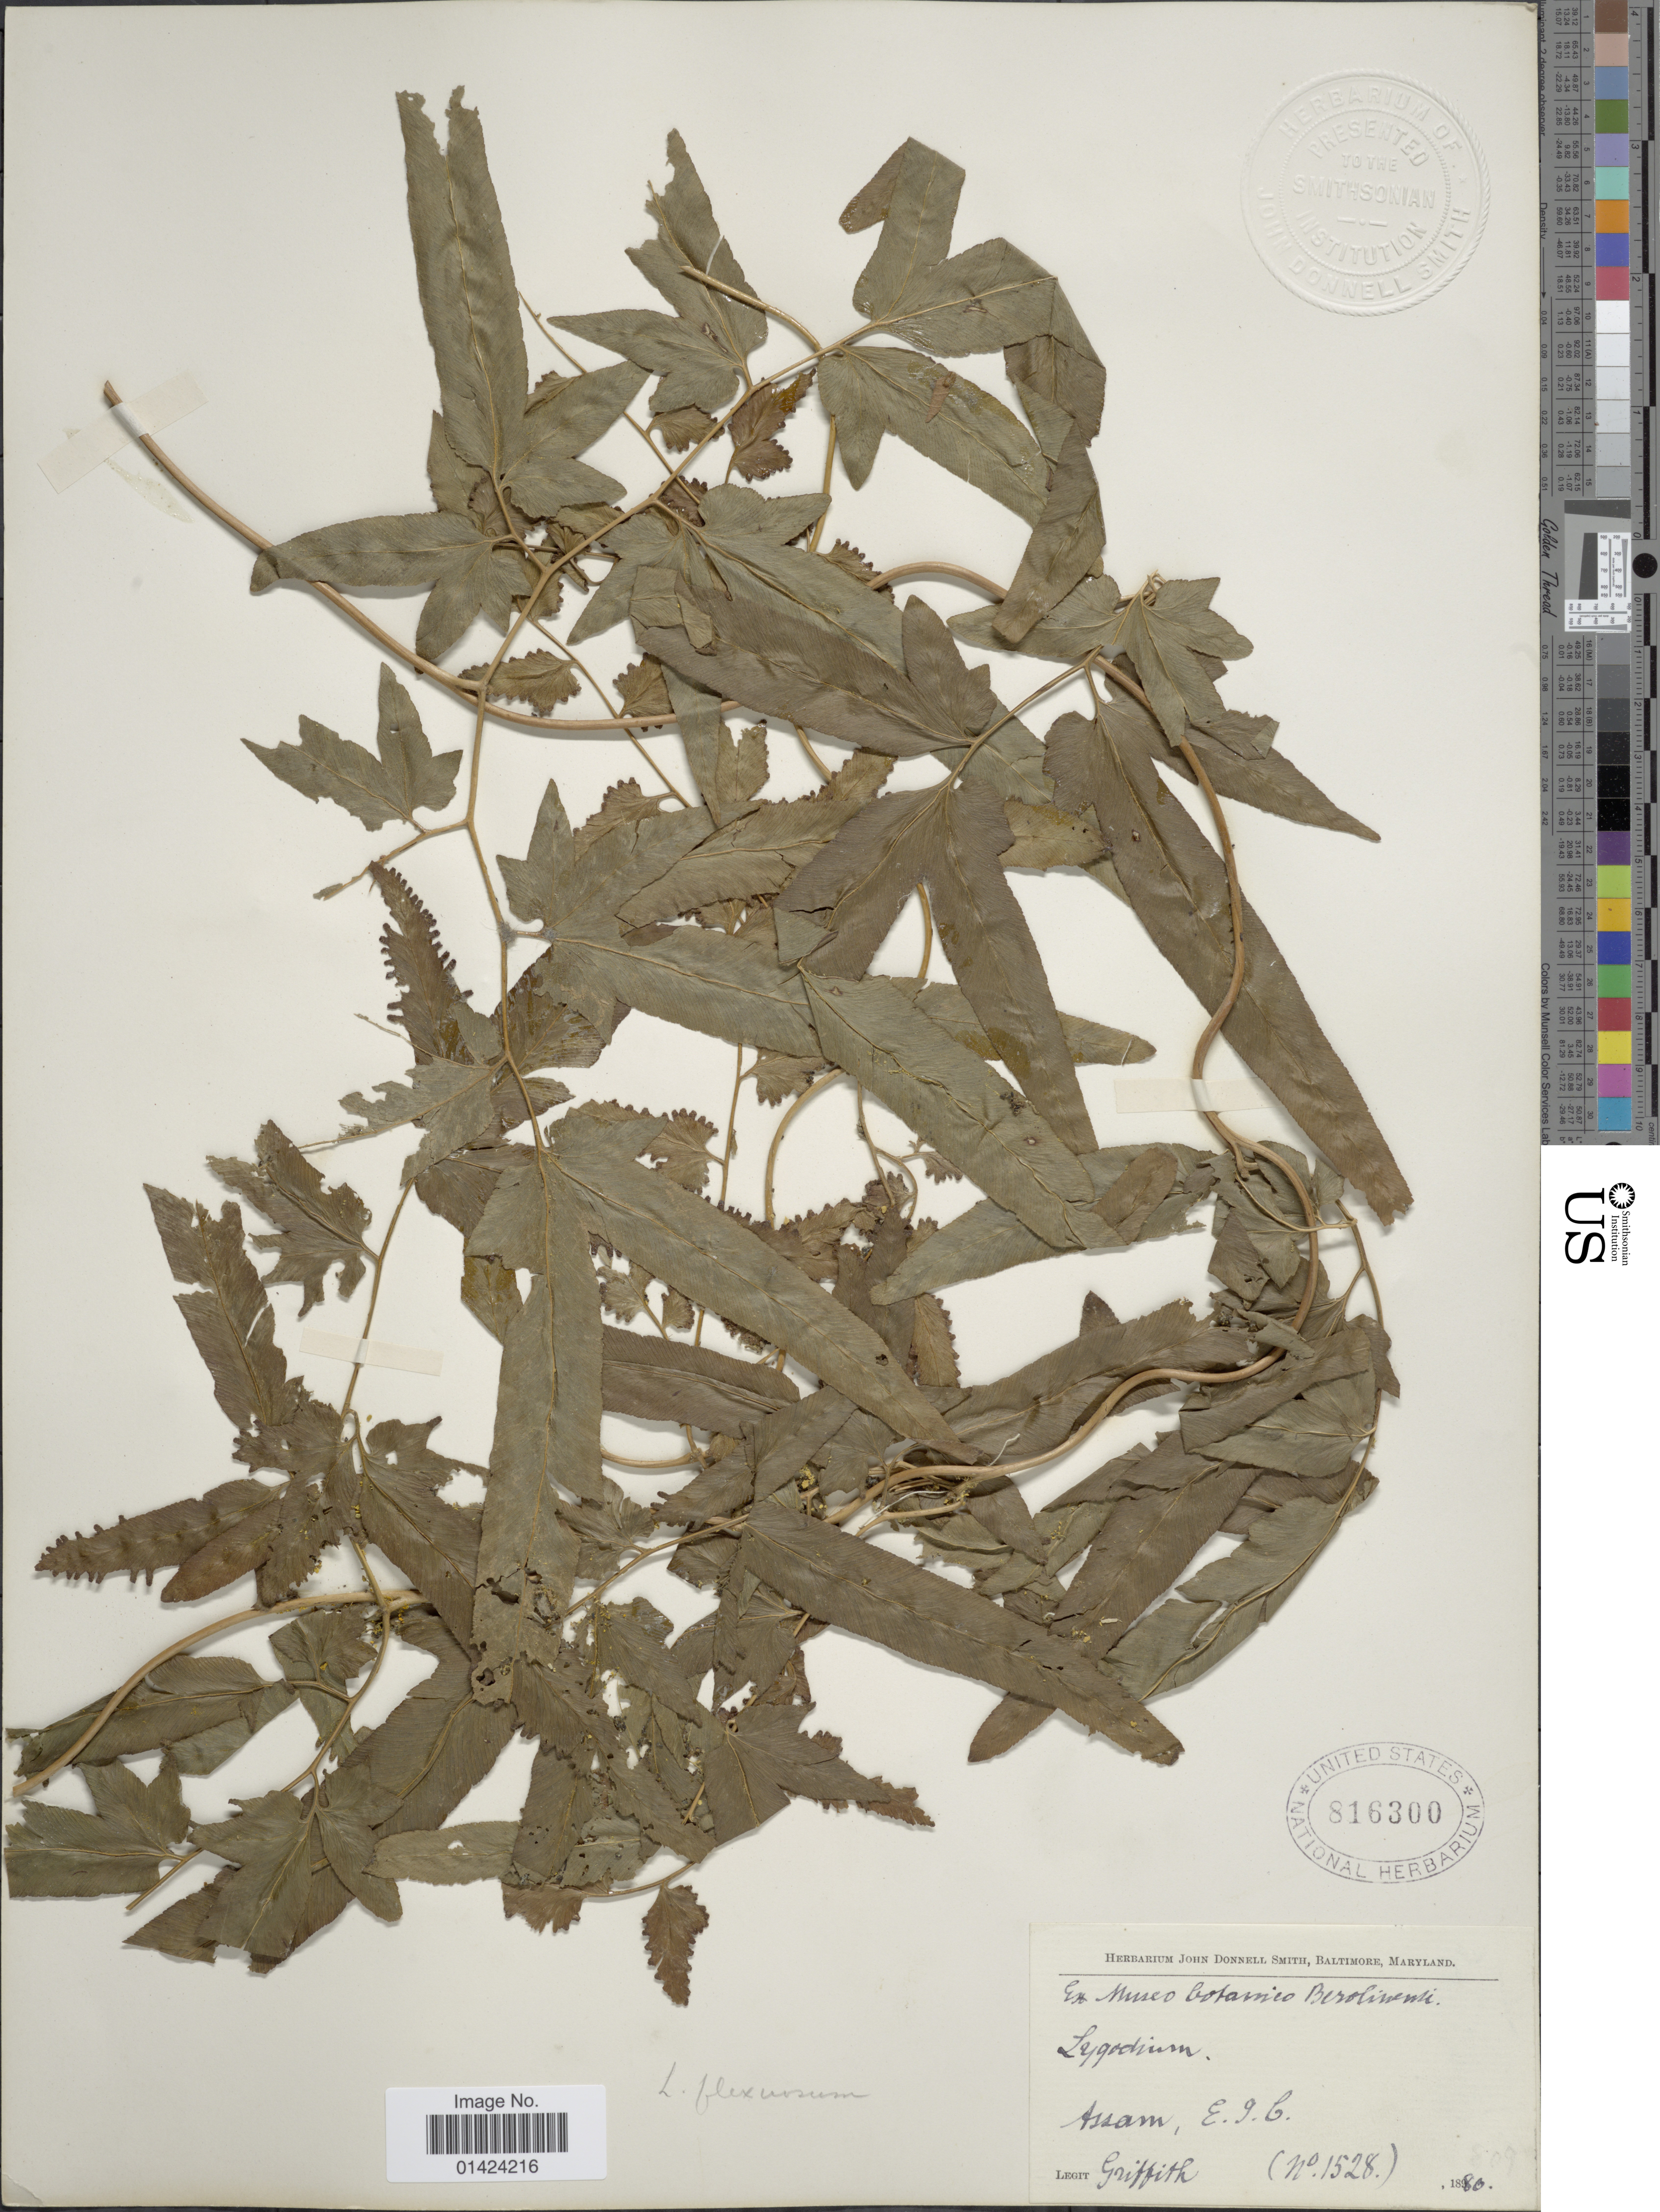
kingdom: Plantae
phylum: Tracheophyta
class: Polypodiopsida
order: Schizaeales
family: Lygodiaceae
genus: Lygodium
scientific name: Lygodium flexuosum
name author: Sw.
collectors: -. Griffith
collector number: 1528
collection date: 1880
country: India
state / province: Assam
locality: E. J. C. [interpreted]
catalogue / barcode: US 816300